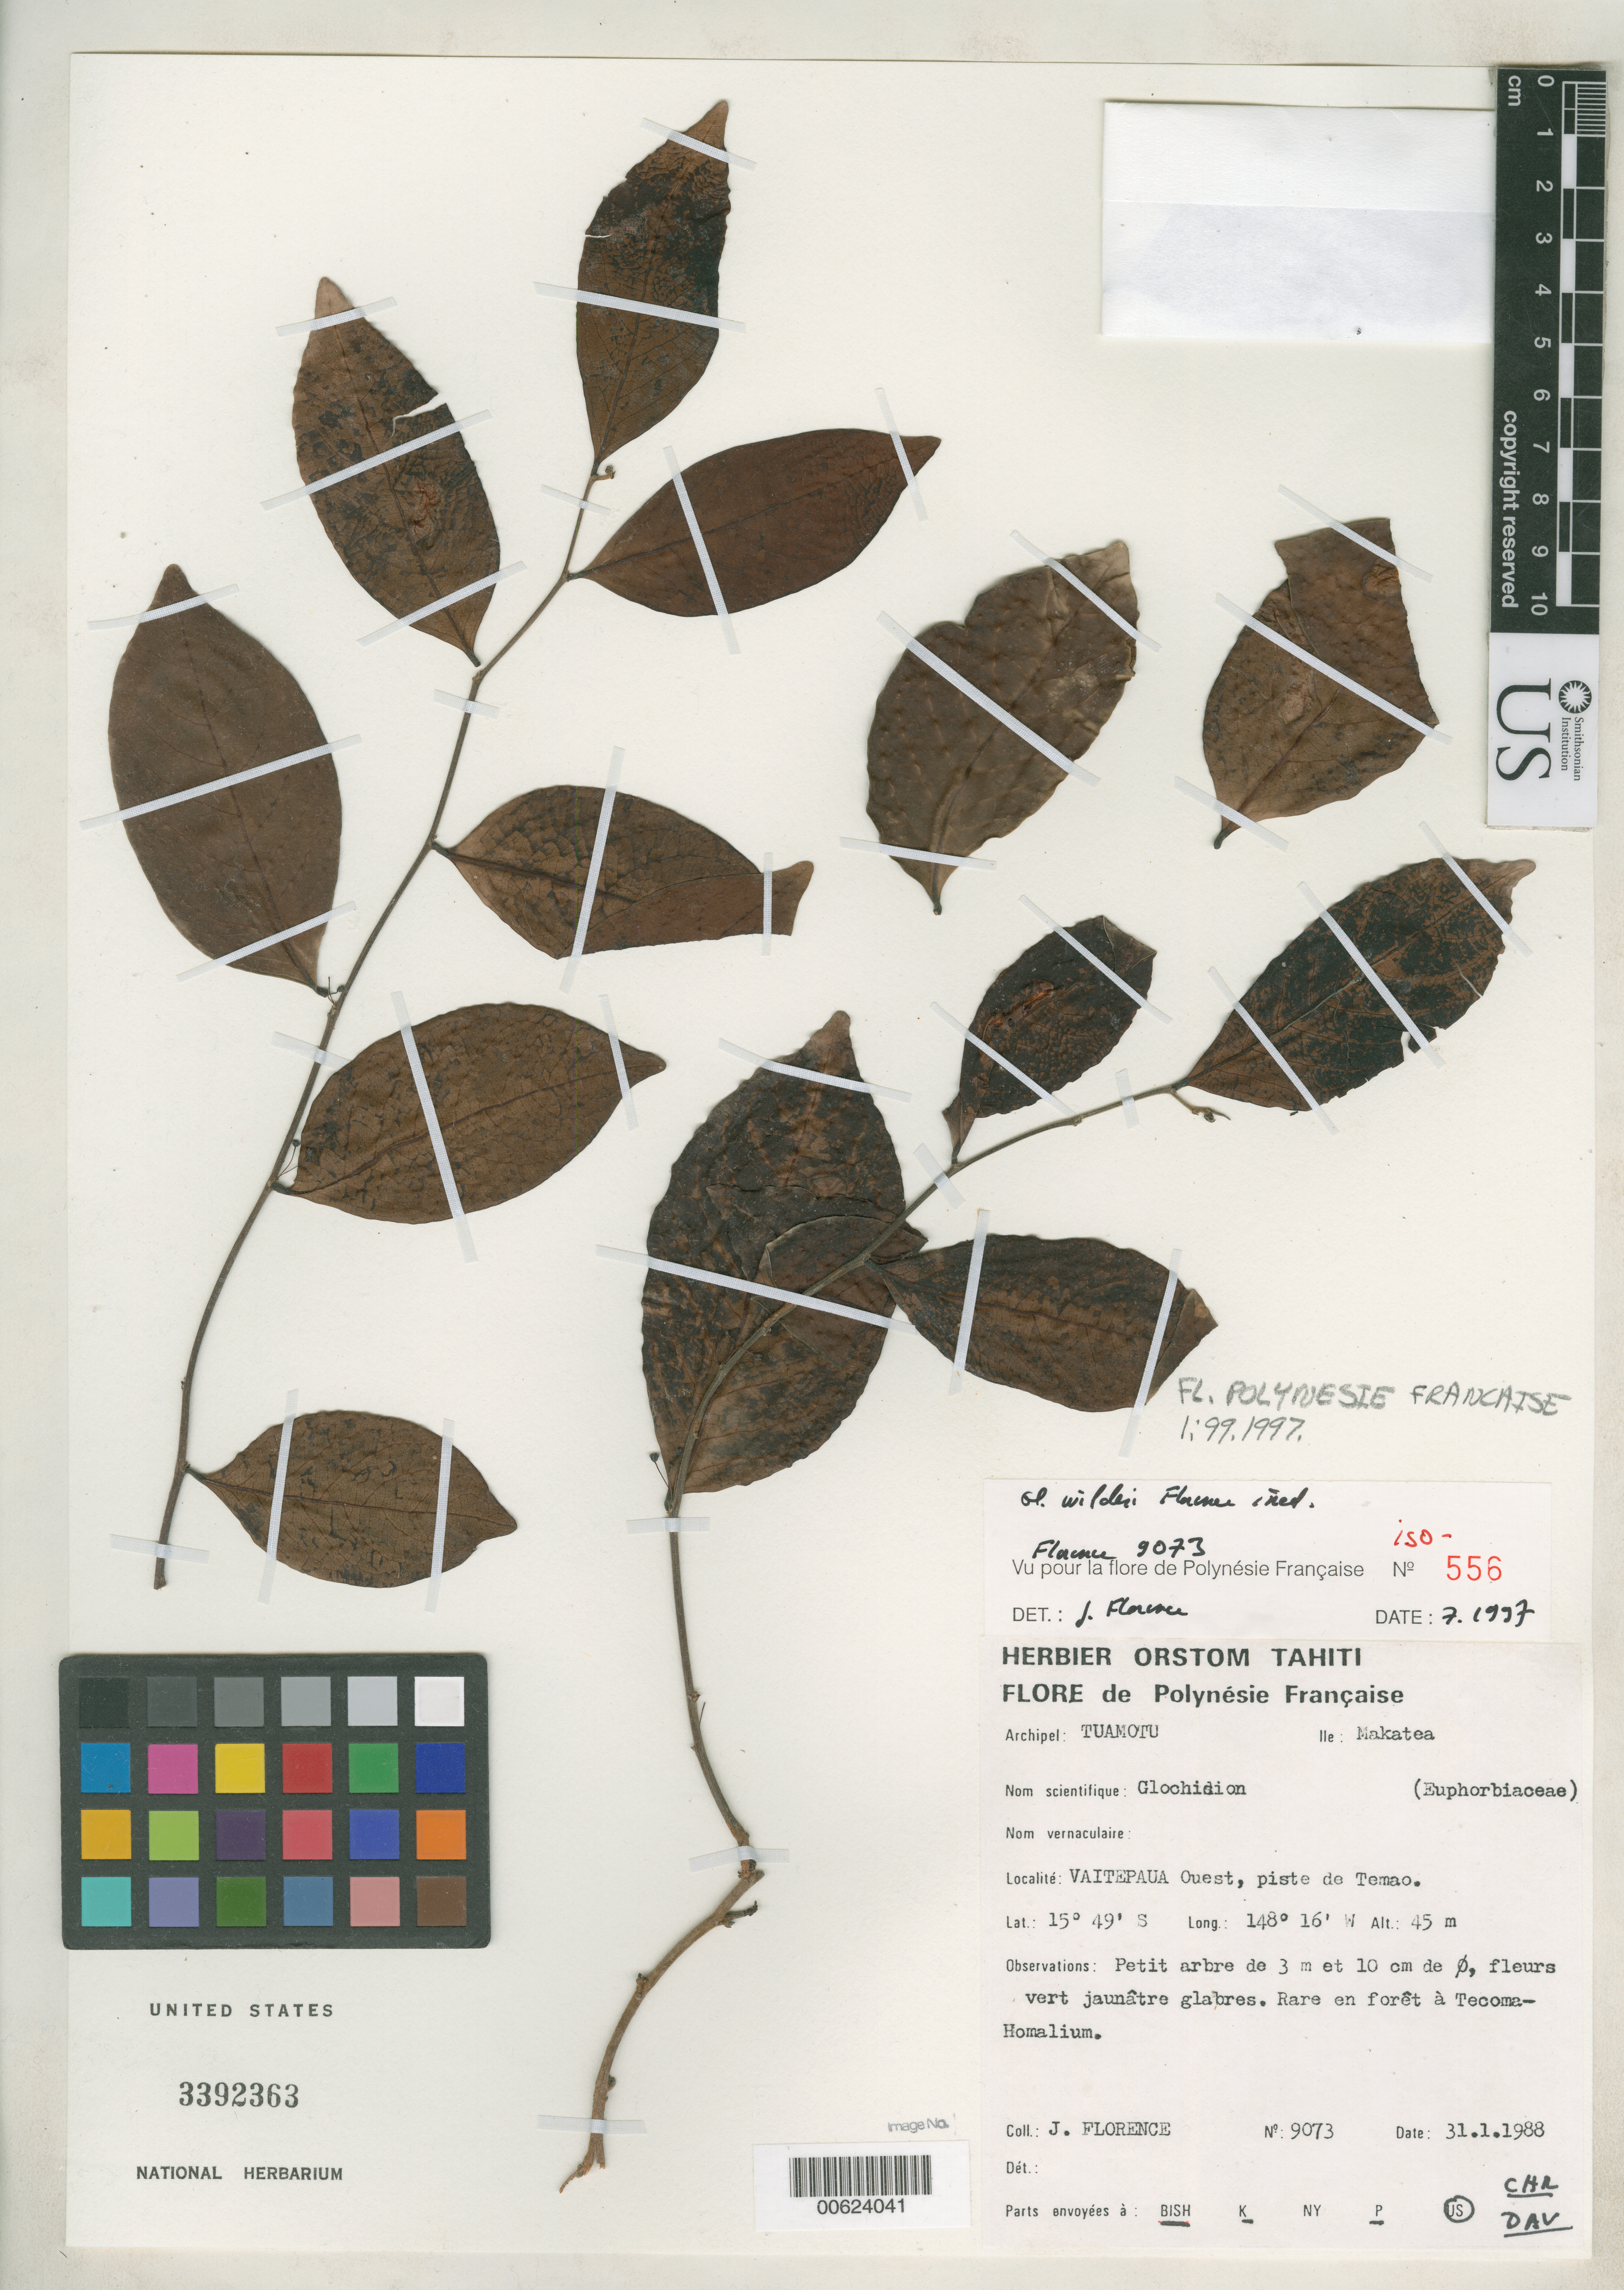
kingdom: Plantae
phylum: Tracheophyta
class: Magnoliopsida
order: Malpighiales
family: Phyllanthaceae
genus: Glochidion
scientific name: Glochidion wilderi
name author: J. Florence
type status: Isotype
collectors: J. Florence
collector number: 9073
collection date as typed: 31 Jan 1988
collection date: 1988-01-31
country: French Polynesia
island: Makatea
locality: Vaitepaua Ouest, Piste de Temao. [Tuamotu Arch.]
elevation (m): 45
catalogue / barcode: US 3392363